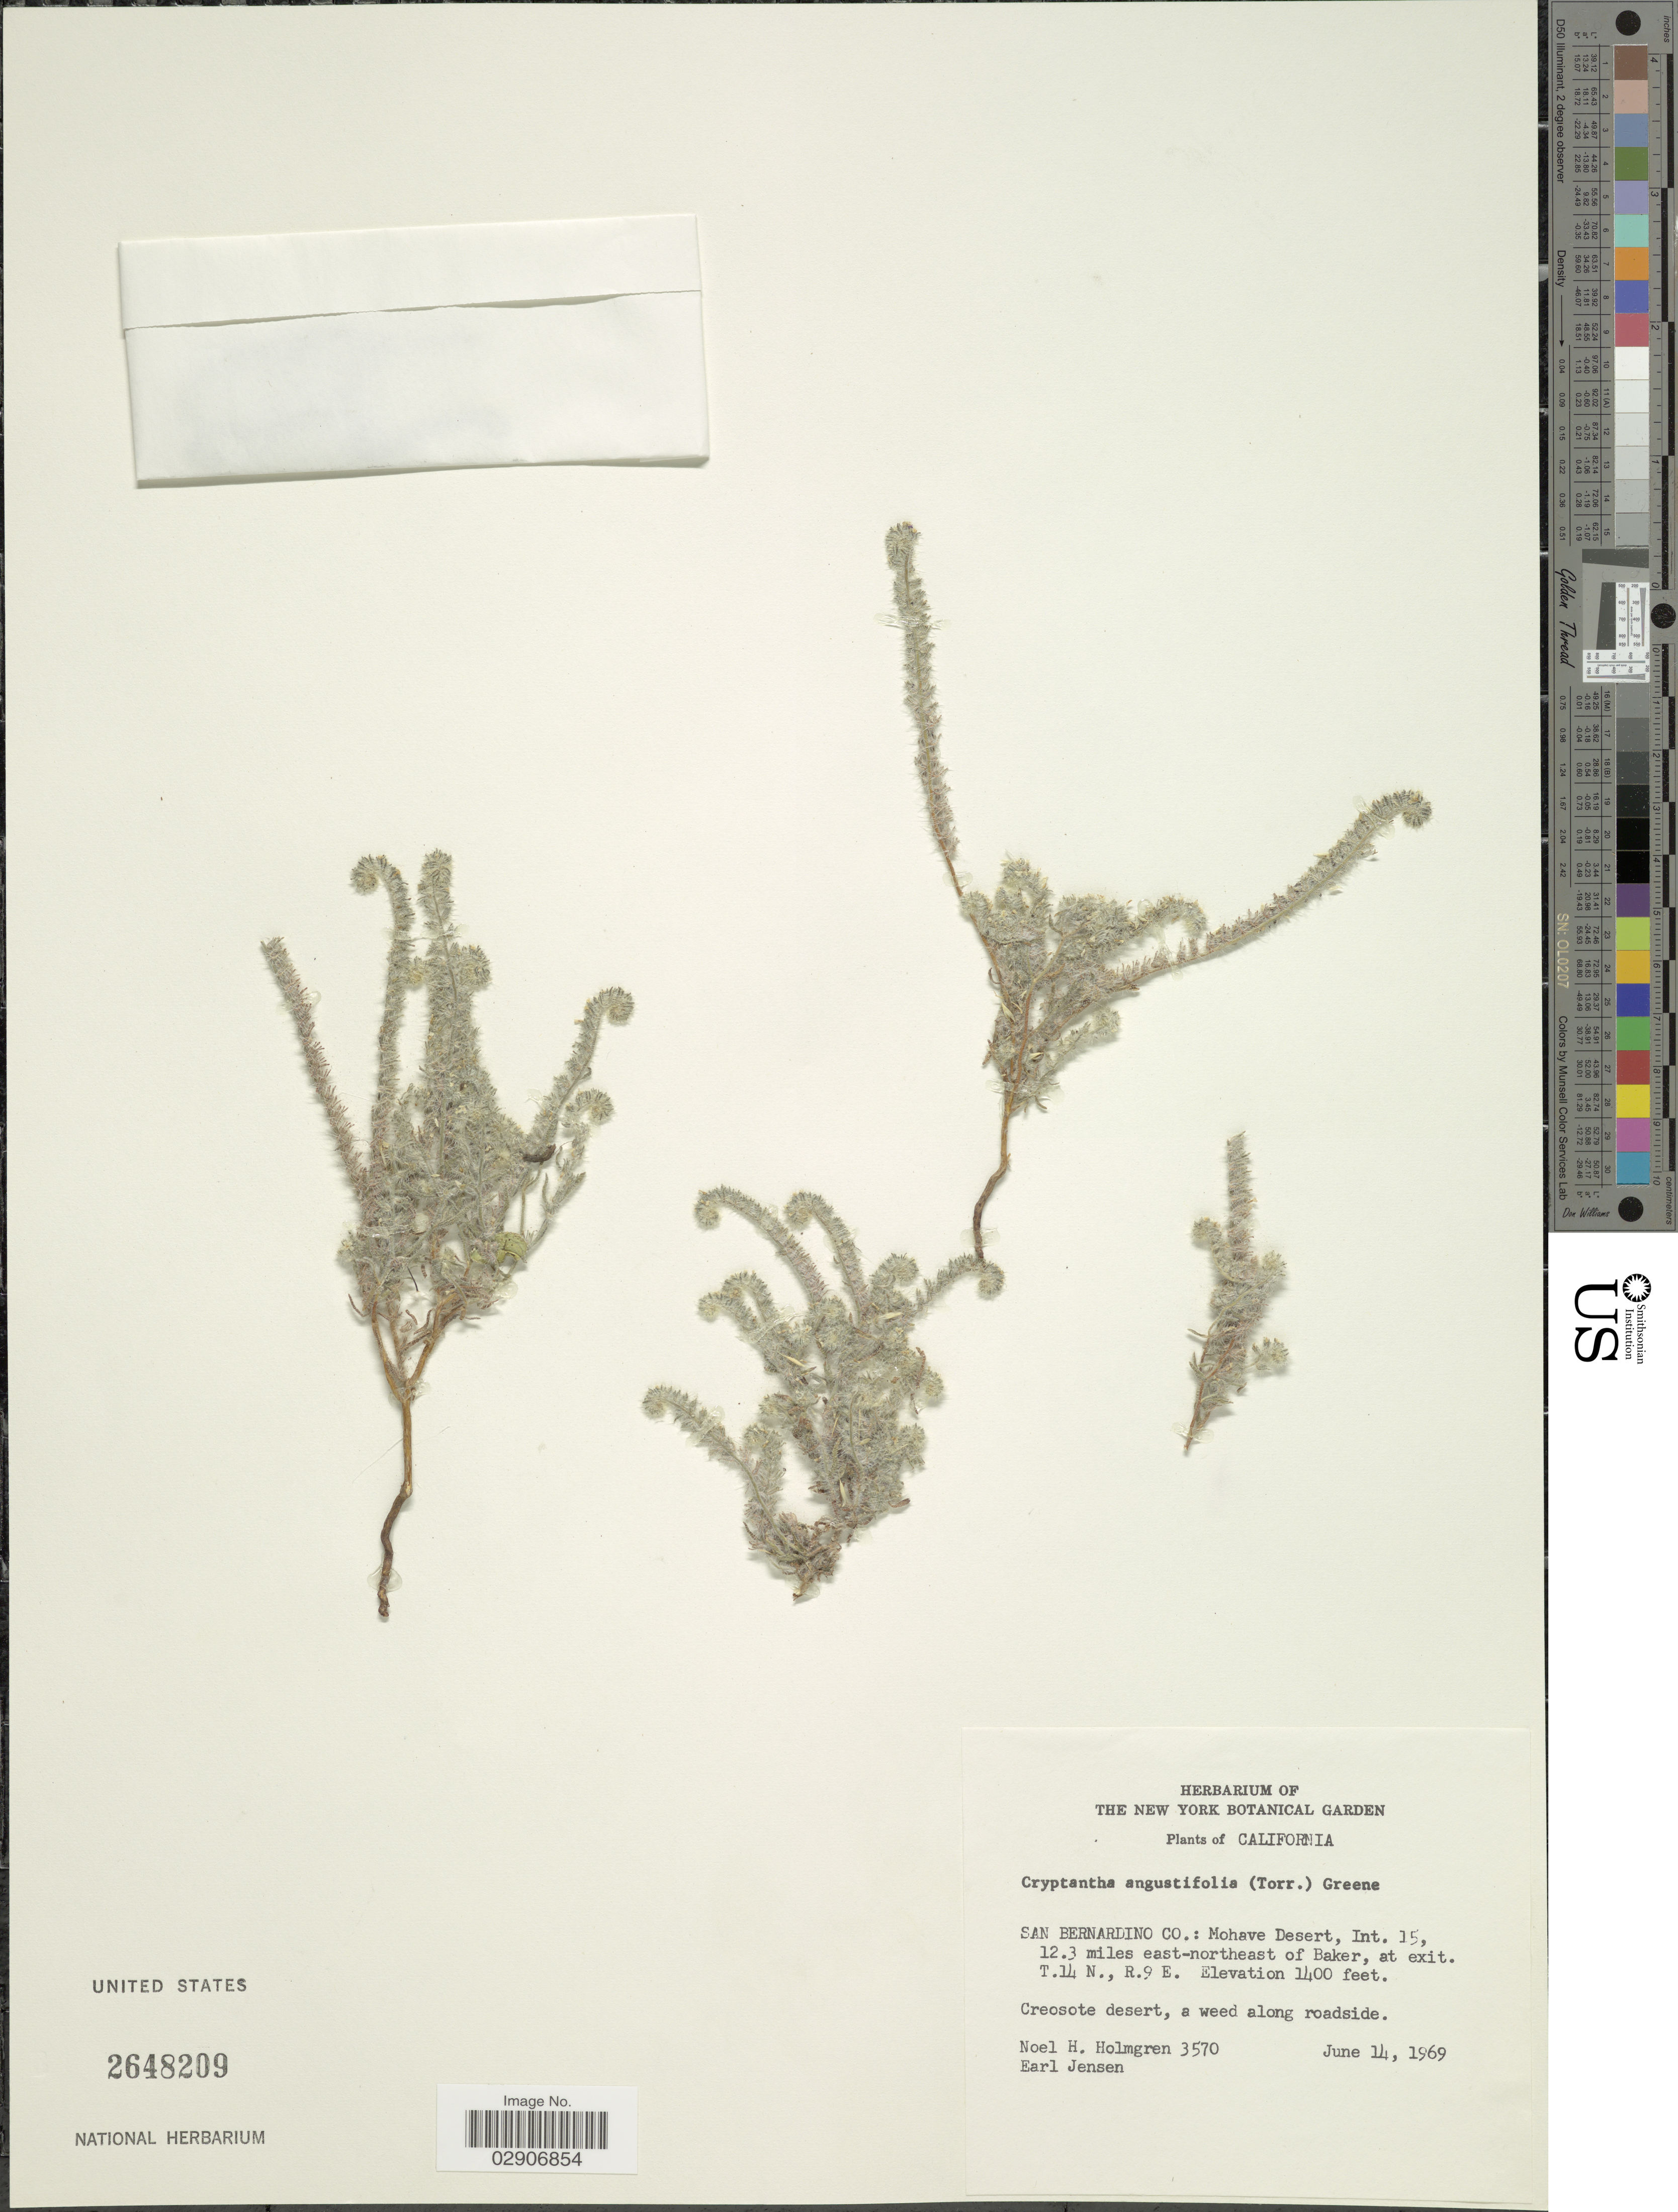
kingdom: Plantae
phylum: Tracheophyta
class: Magnoliopsida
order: Boraginales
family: Boraginaceae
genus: Cryptantha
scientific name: Cryptantha angustifolia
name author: (Torr.) Greene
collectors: N. H. Holmgren & E. Jensen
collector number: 3570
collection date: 1969-06-14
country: United States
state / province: California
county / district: San Bernardino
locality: San Bernardino Co.: Mohave Desert, Int. 15, 12.3 miles east-northeast of Baker, at exit. T. 14 N. R. 9 E.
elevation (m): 427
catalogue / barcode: US 2648209